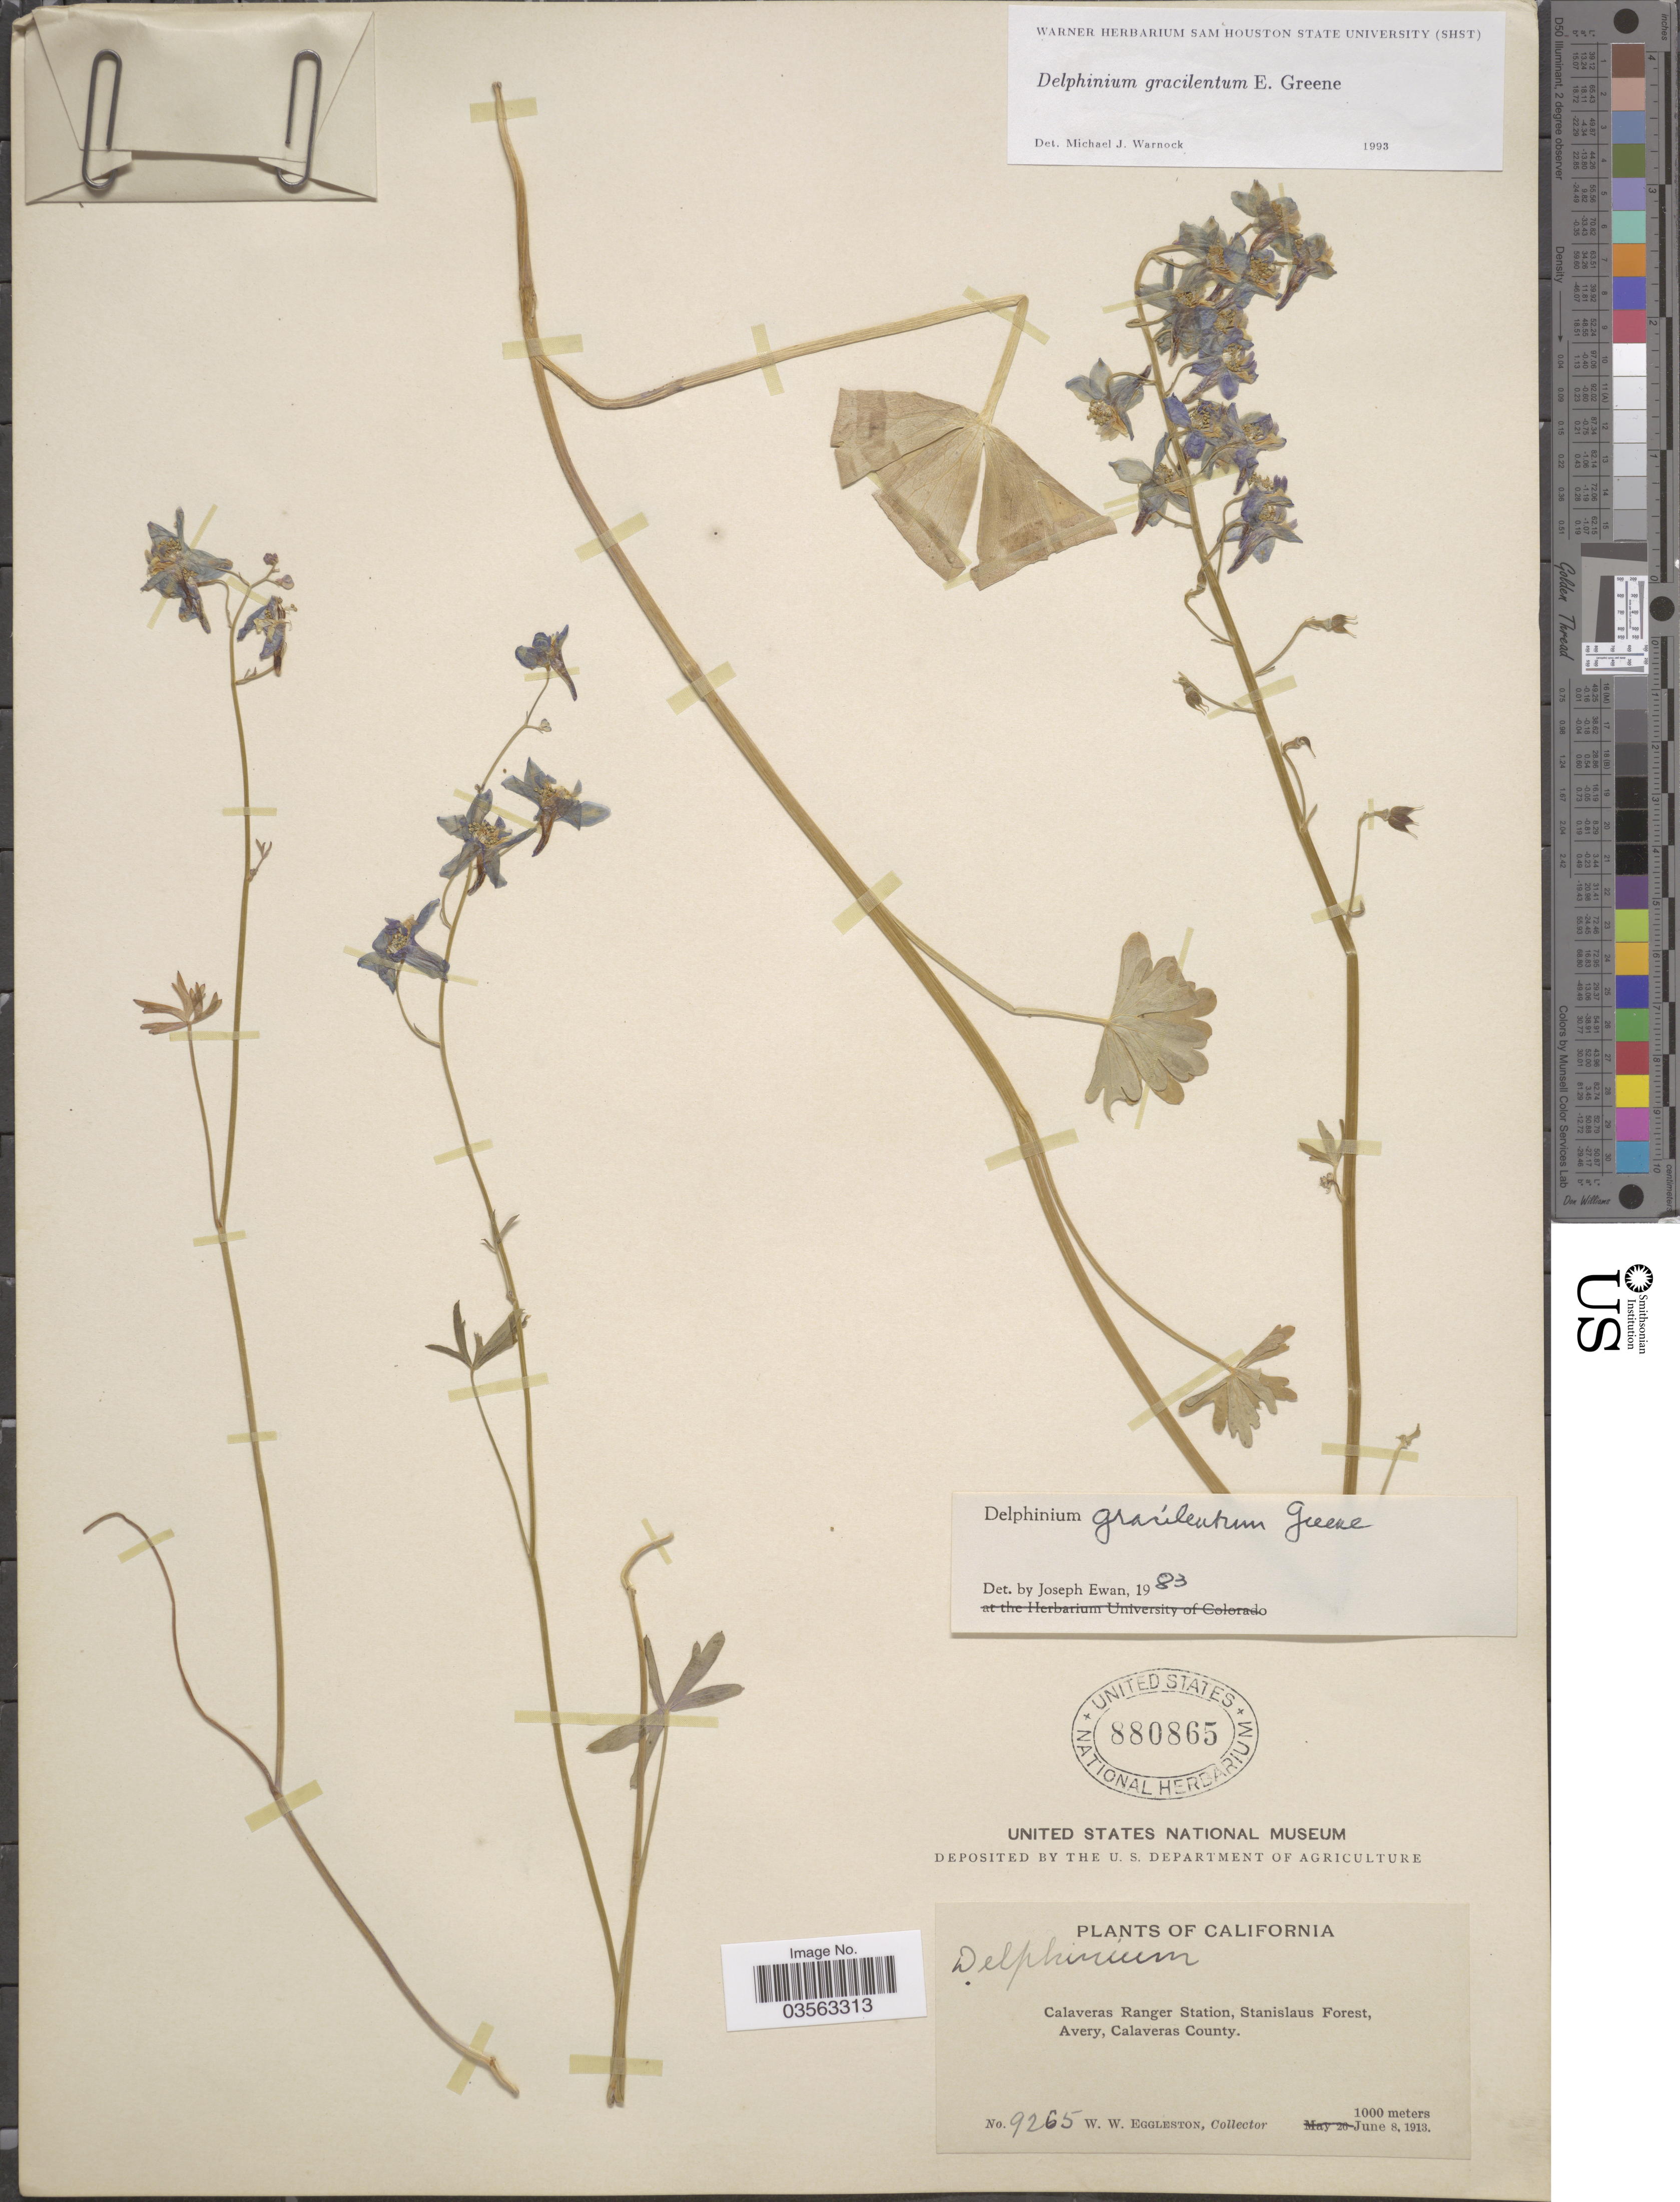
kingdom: Plantae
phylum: Tracheophyta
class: Magnoliopsida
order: Ranunculales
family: Ranunculaceae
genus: Delphinium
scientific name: Delphinium gracilentum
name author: Greene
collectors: W. W. Eggleston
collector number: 9265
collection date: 1913-06-08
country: United States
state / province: California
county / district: Calaveras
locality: Calaveras Ranger Station, Stanislaus Forest, Avery, Calaveras County.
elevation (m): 1000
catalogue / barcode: US 880865